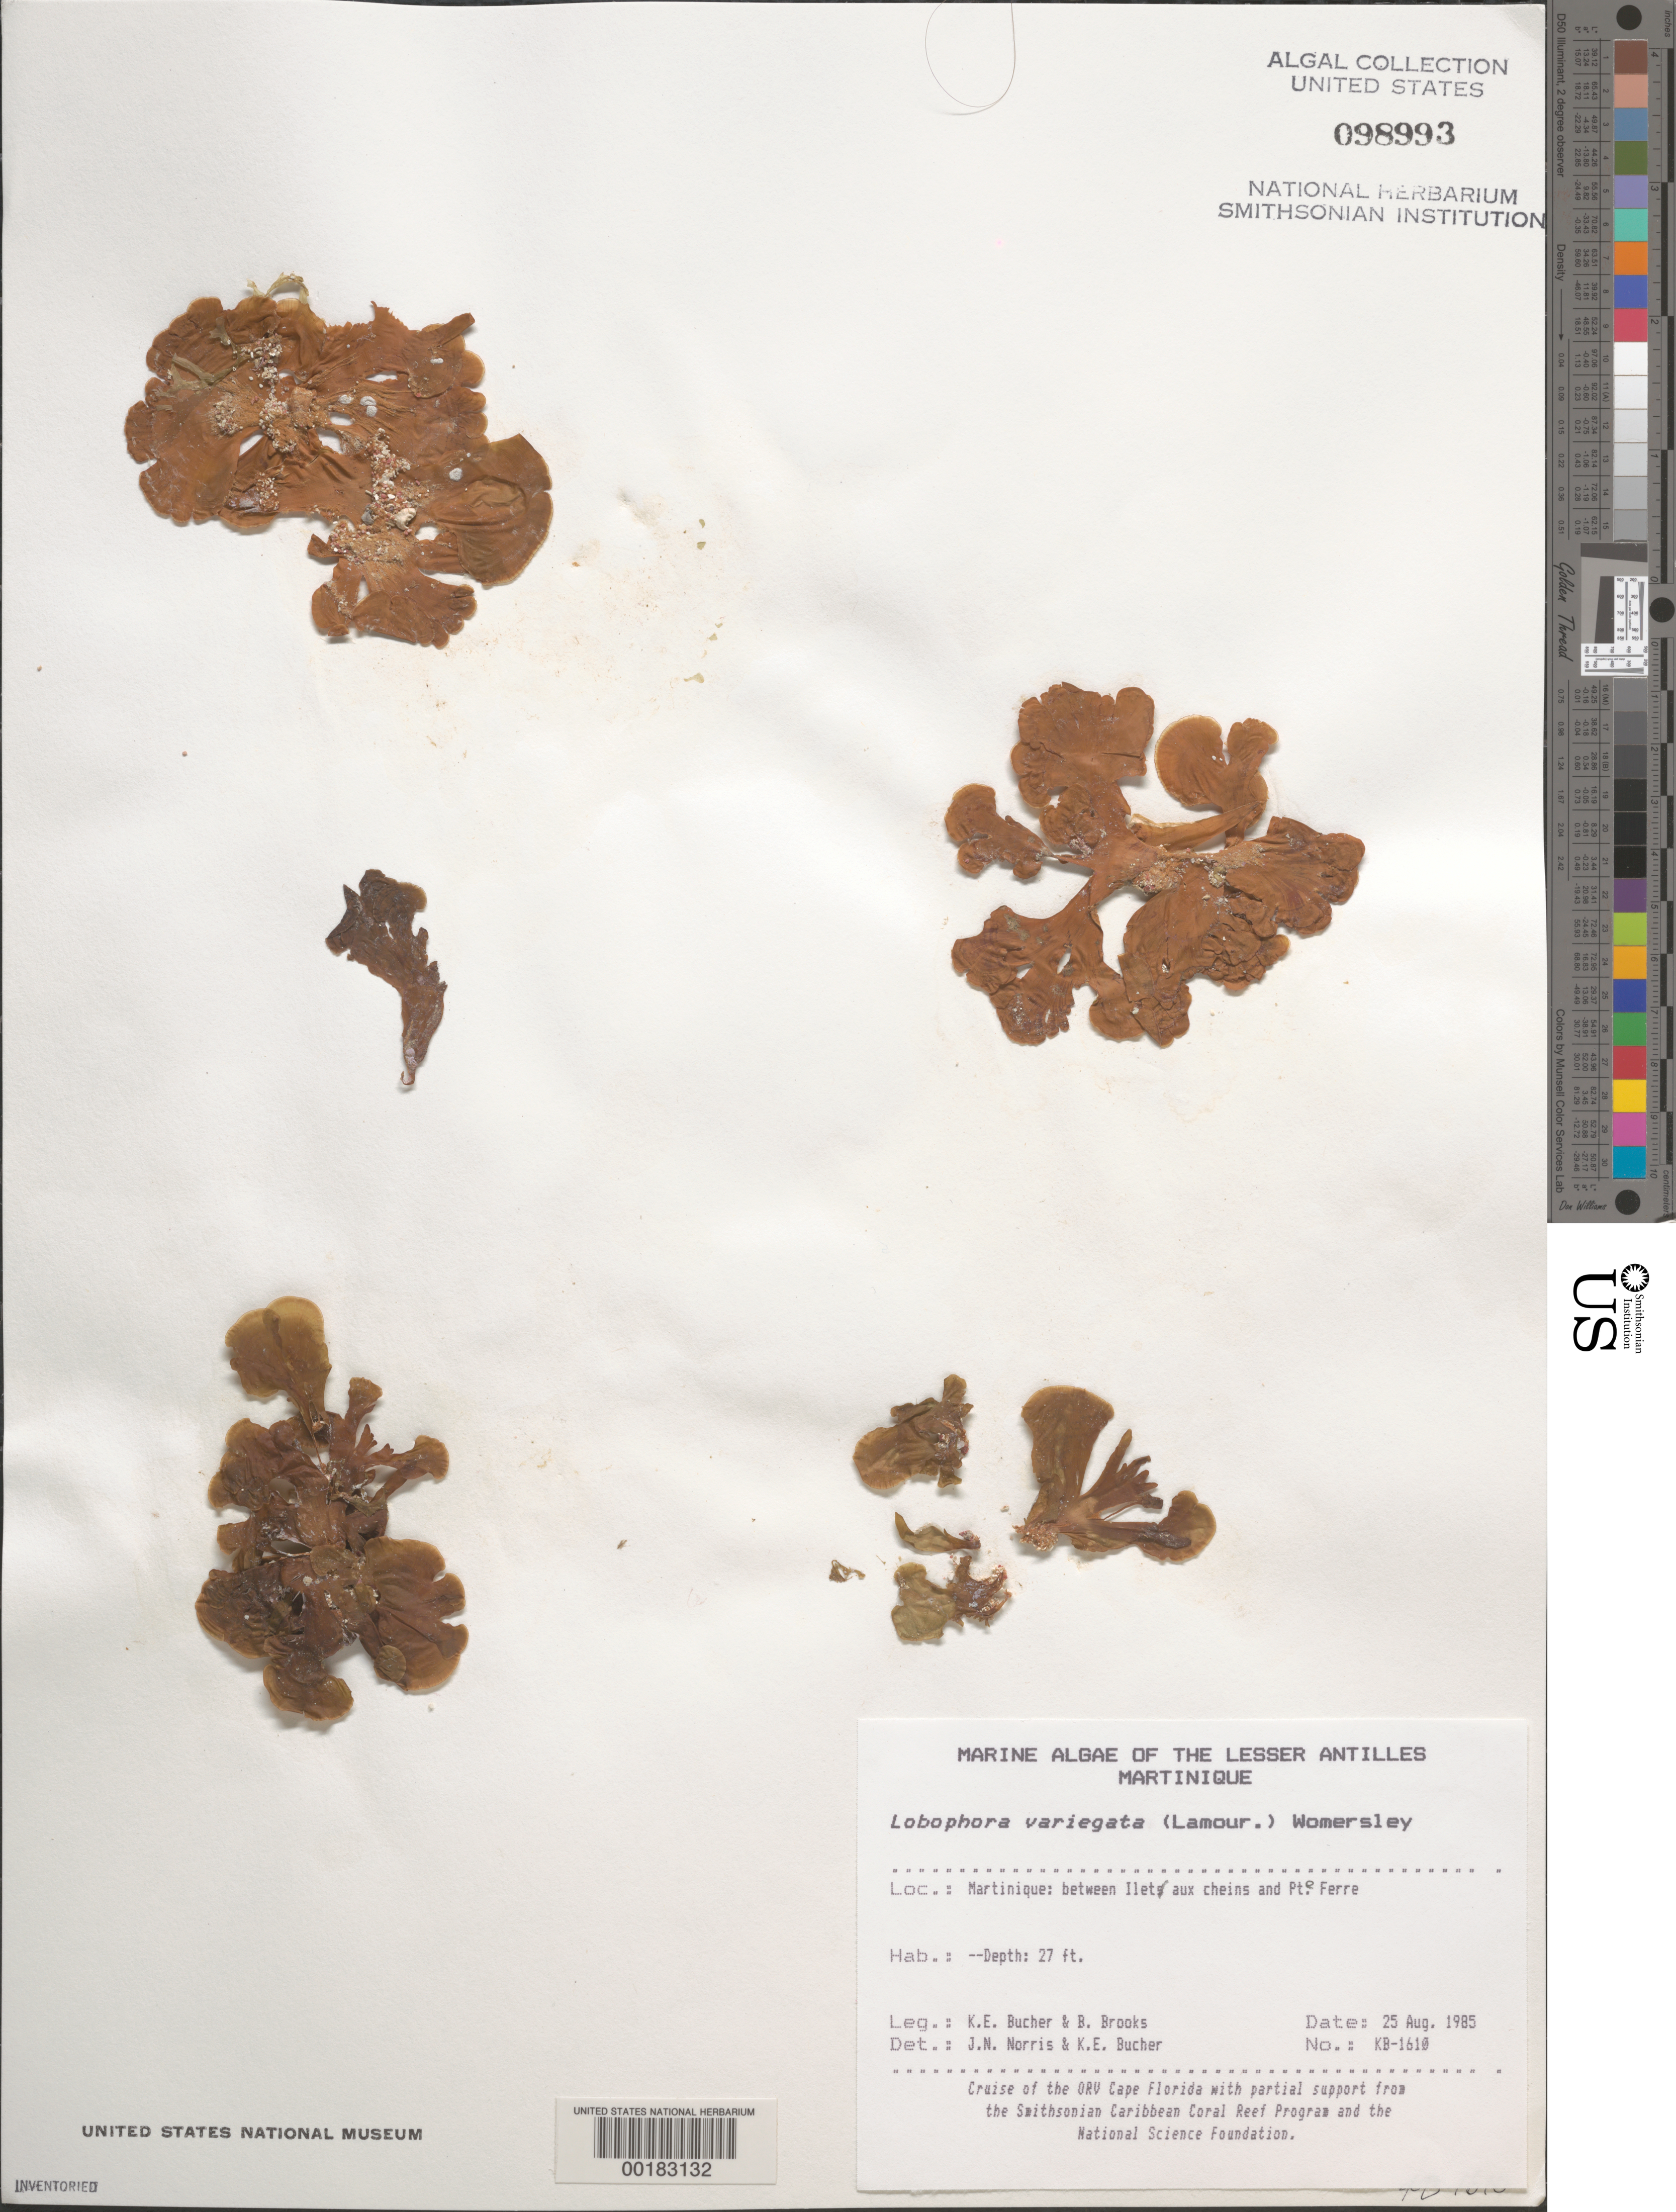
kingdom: Chromista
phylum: Ochrophyta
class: Phaeophyceae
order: Dictyotales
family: Dictyotaceae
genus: Lobophora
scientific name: Lobophora variegata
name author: (J.V.Lamouroux) Womersley & E.C. Oliveira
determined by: Norris, J. N.; Bucher, K. E.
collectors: K. E. Bucher & B. Brooks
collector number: Kb-1610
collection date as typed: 25 Aug 1985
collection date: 1985-08-25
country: Martinique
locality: Between Ilet aux Cheins and Pointe Ferre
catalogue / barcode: US 98993